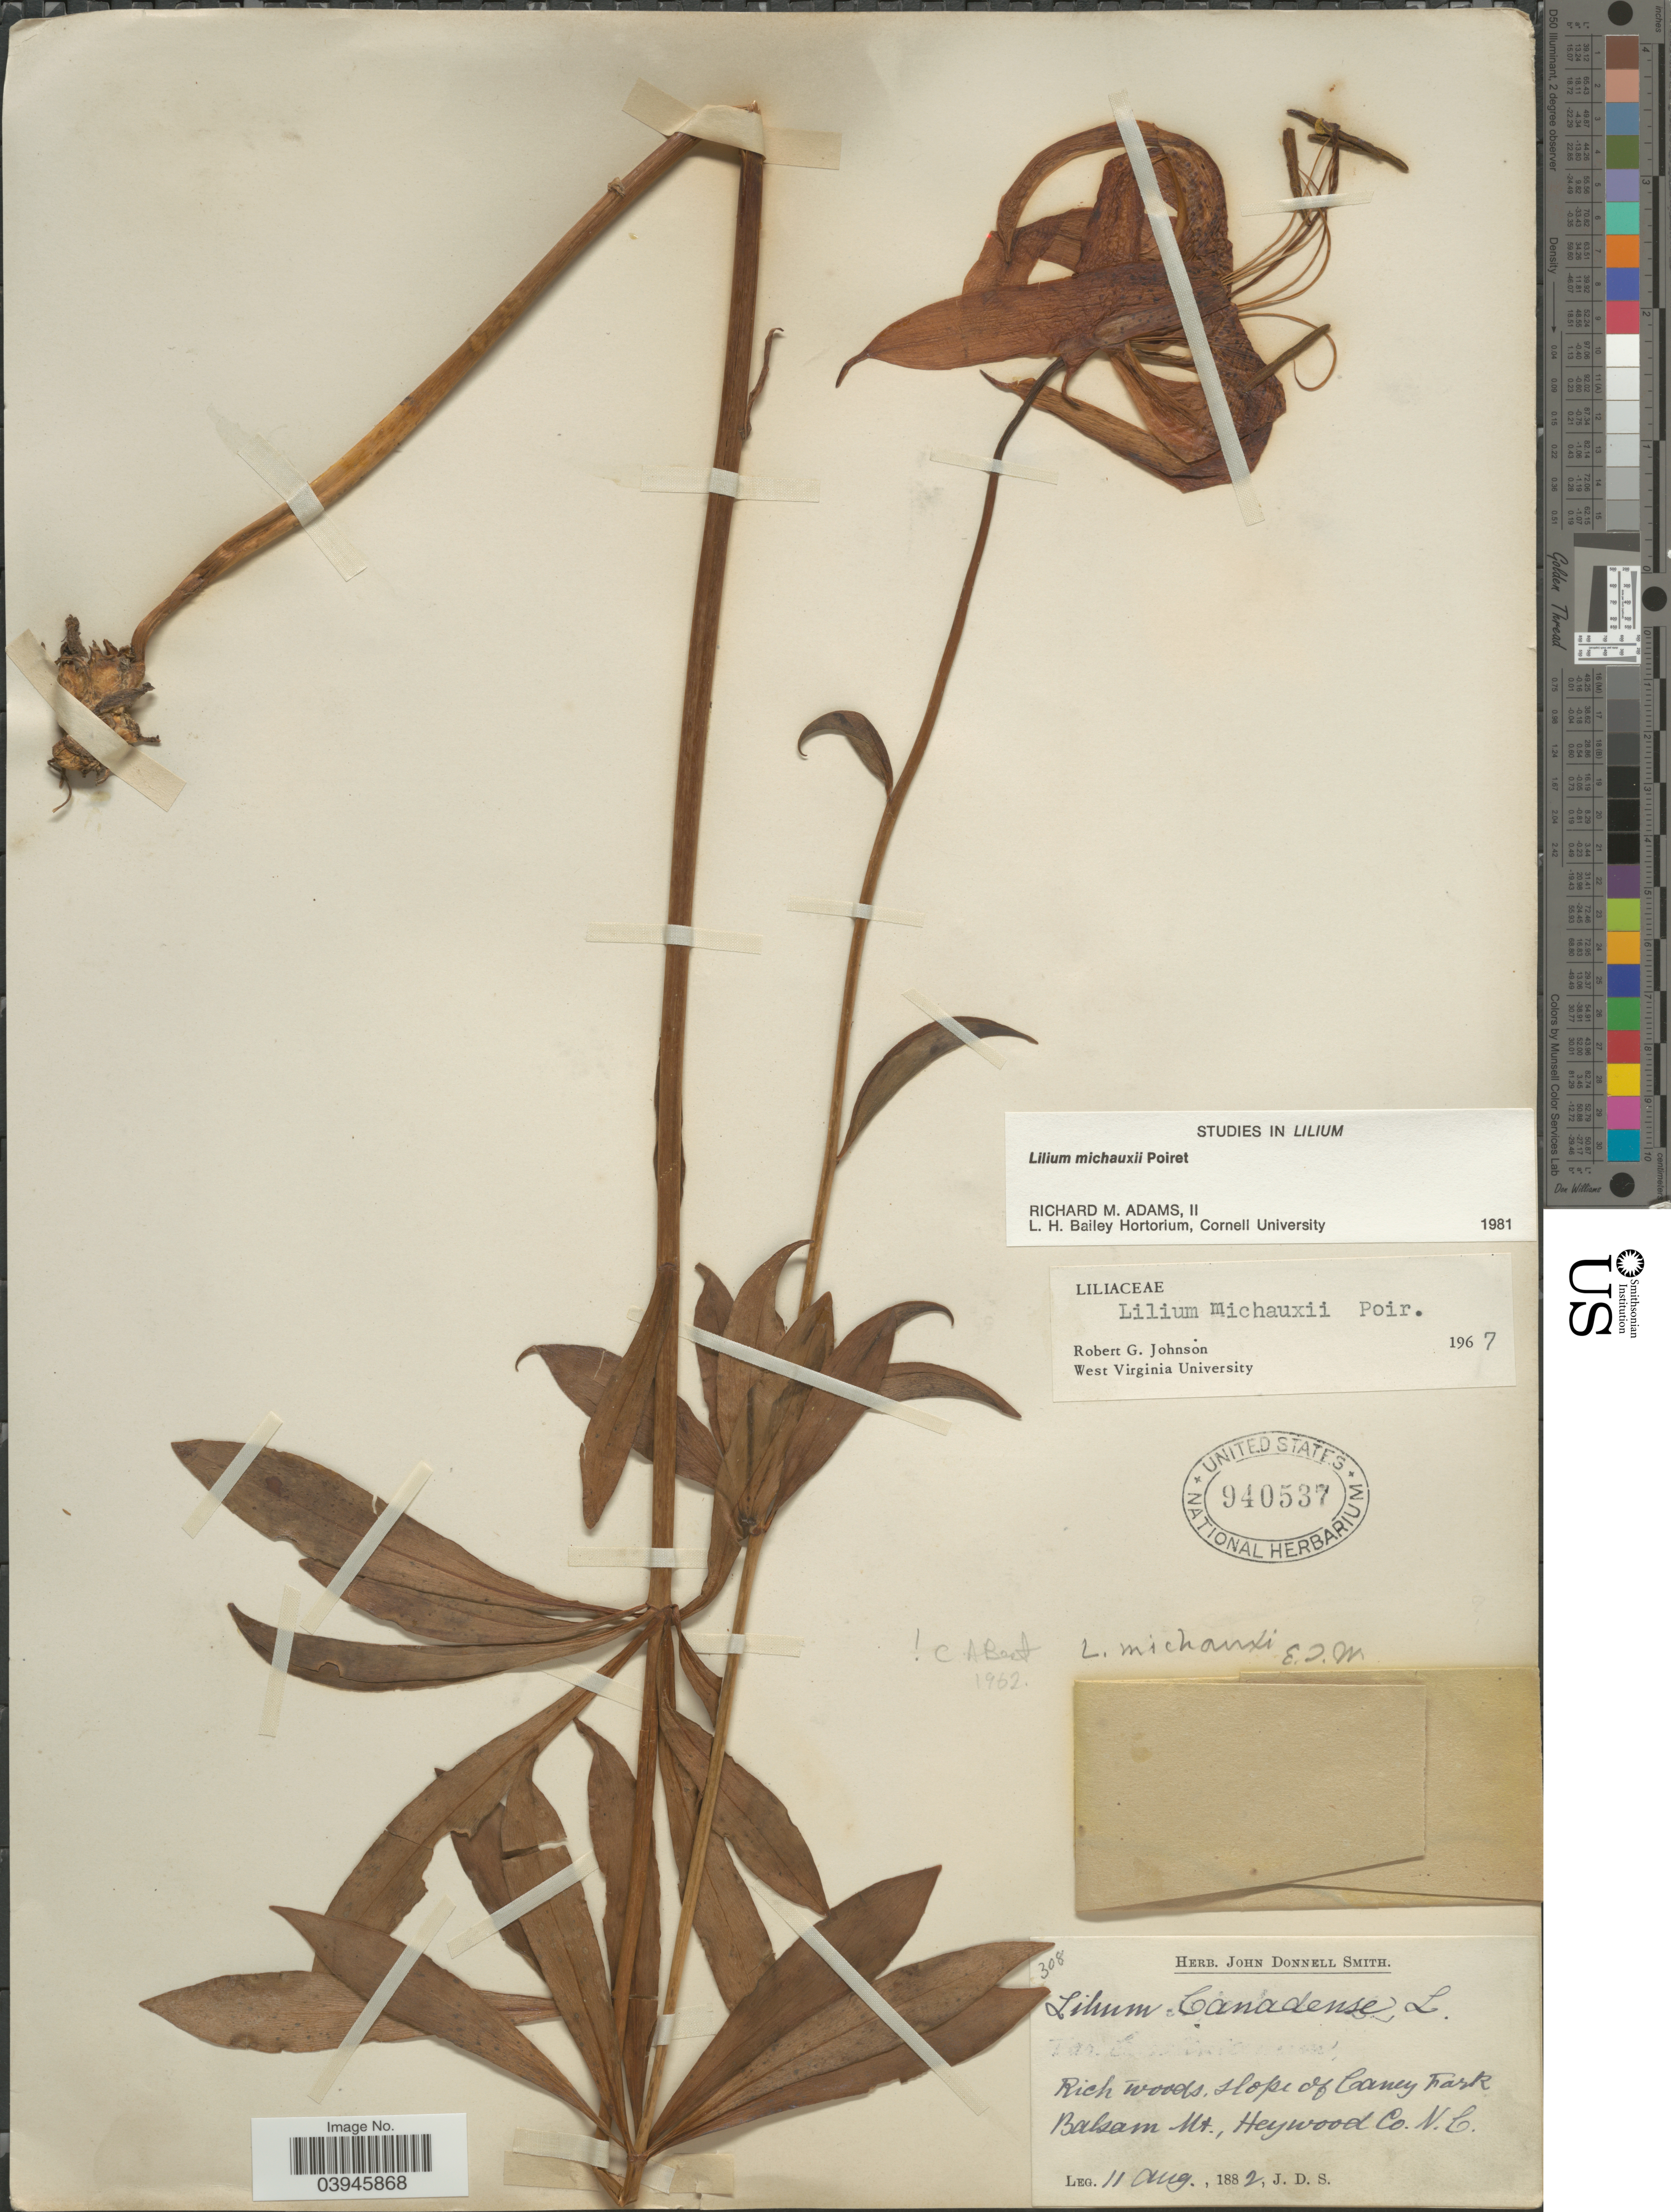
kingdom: Plantae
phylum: Tracheophyta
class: Liliopsida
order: Liliales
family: Liliaceae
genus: Lilium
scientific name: Lilium michauxii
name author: Poir.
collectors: J. Donnell Smith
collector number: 308?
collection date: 1882-08-11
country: United States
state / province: North Carolina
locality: Rich woods, slope of Caney Fork. Balsam Mt., Heywood Co.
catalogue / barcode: US 940537